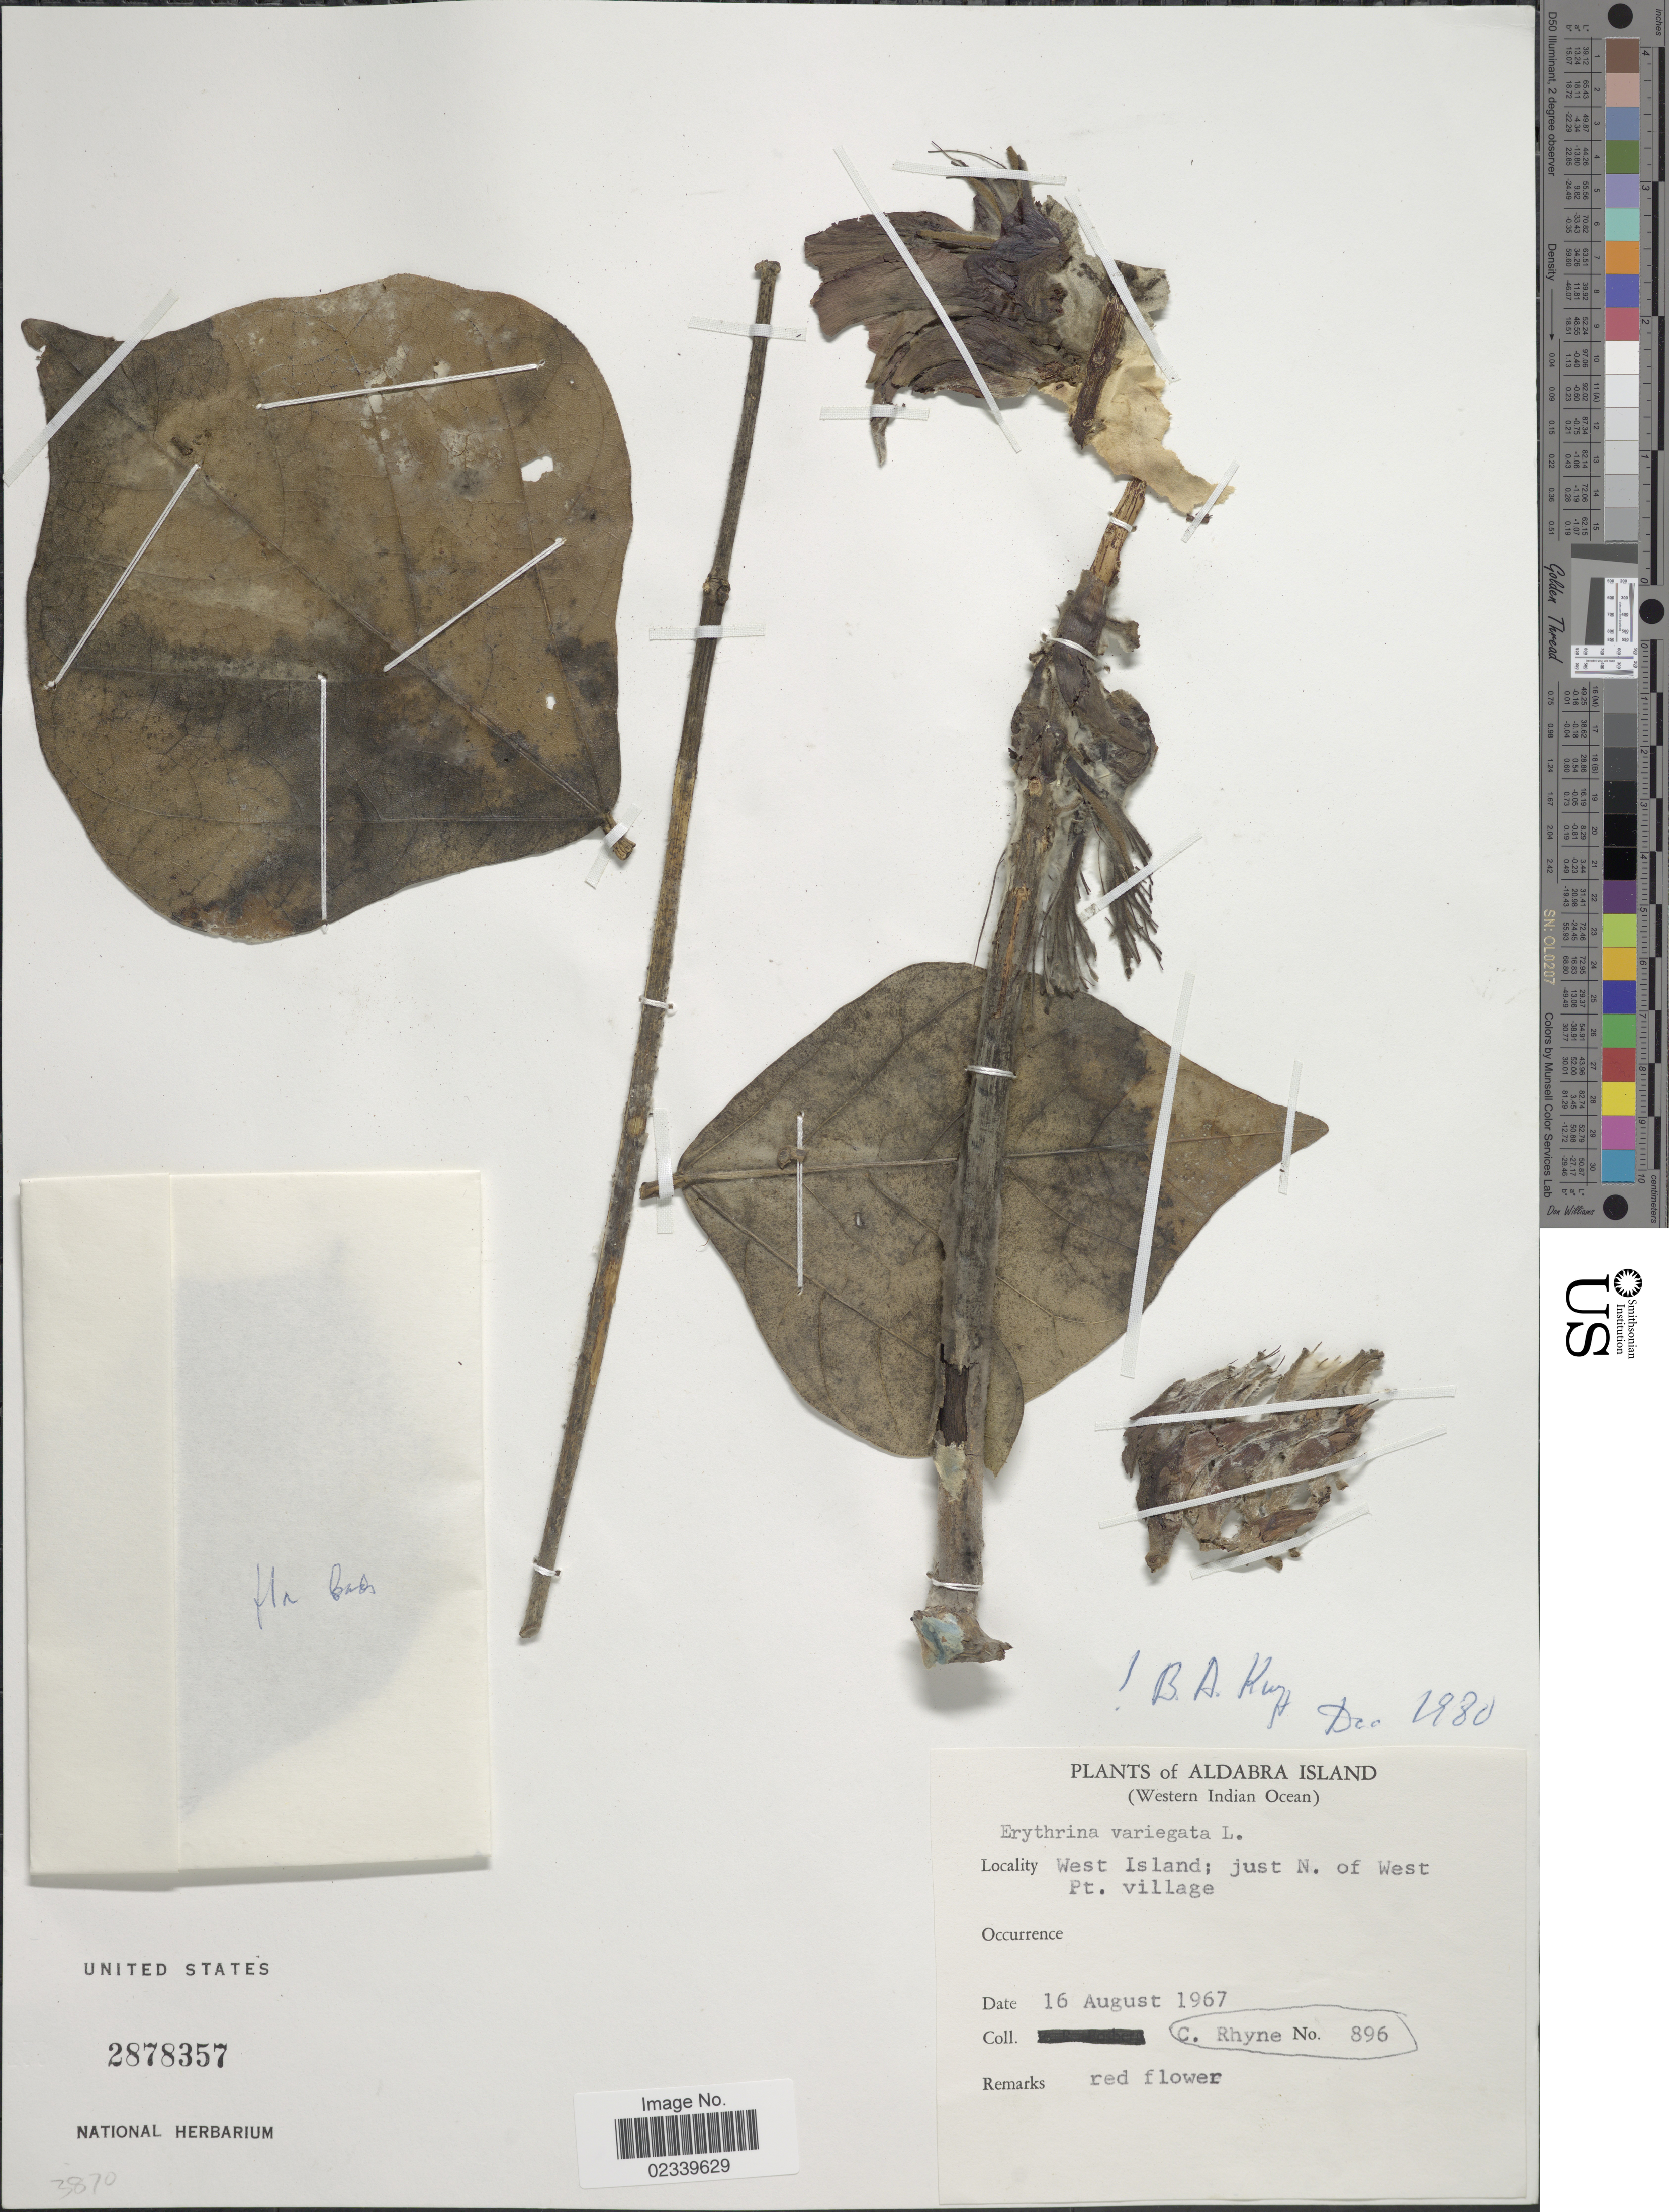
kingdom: Plantae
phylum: Tracheophyta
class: Magnoliopsida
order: Fabales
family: Fabaceae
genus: Erythrina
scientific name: Erythrina variegata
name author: L.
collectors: C. Rhyne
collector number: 896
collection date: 1967-08-16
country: Seychelles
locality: Aldabra Island, (Western Indian Ocean) West Island, just N of West Pt. VIllage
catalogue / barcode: US 2878357